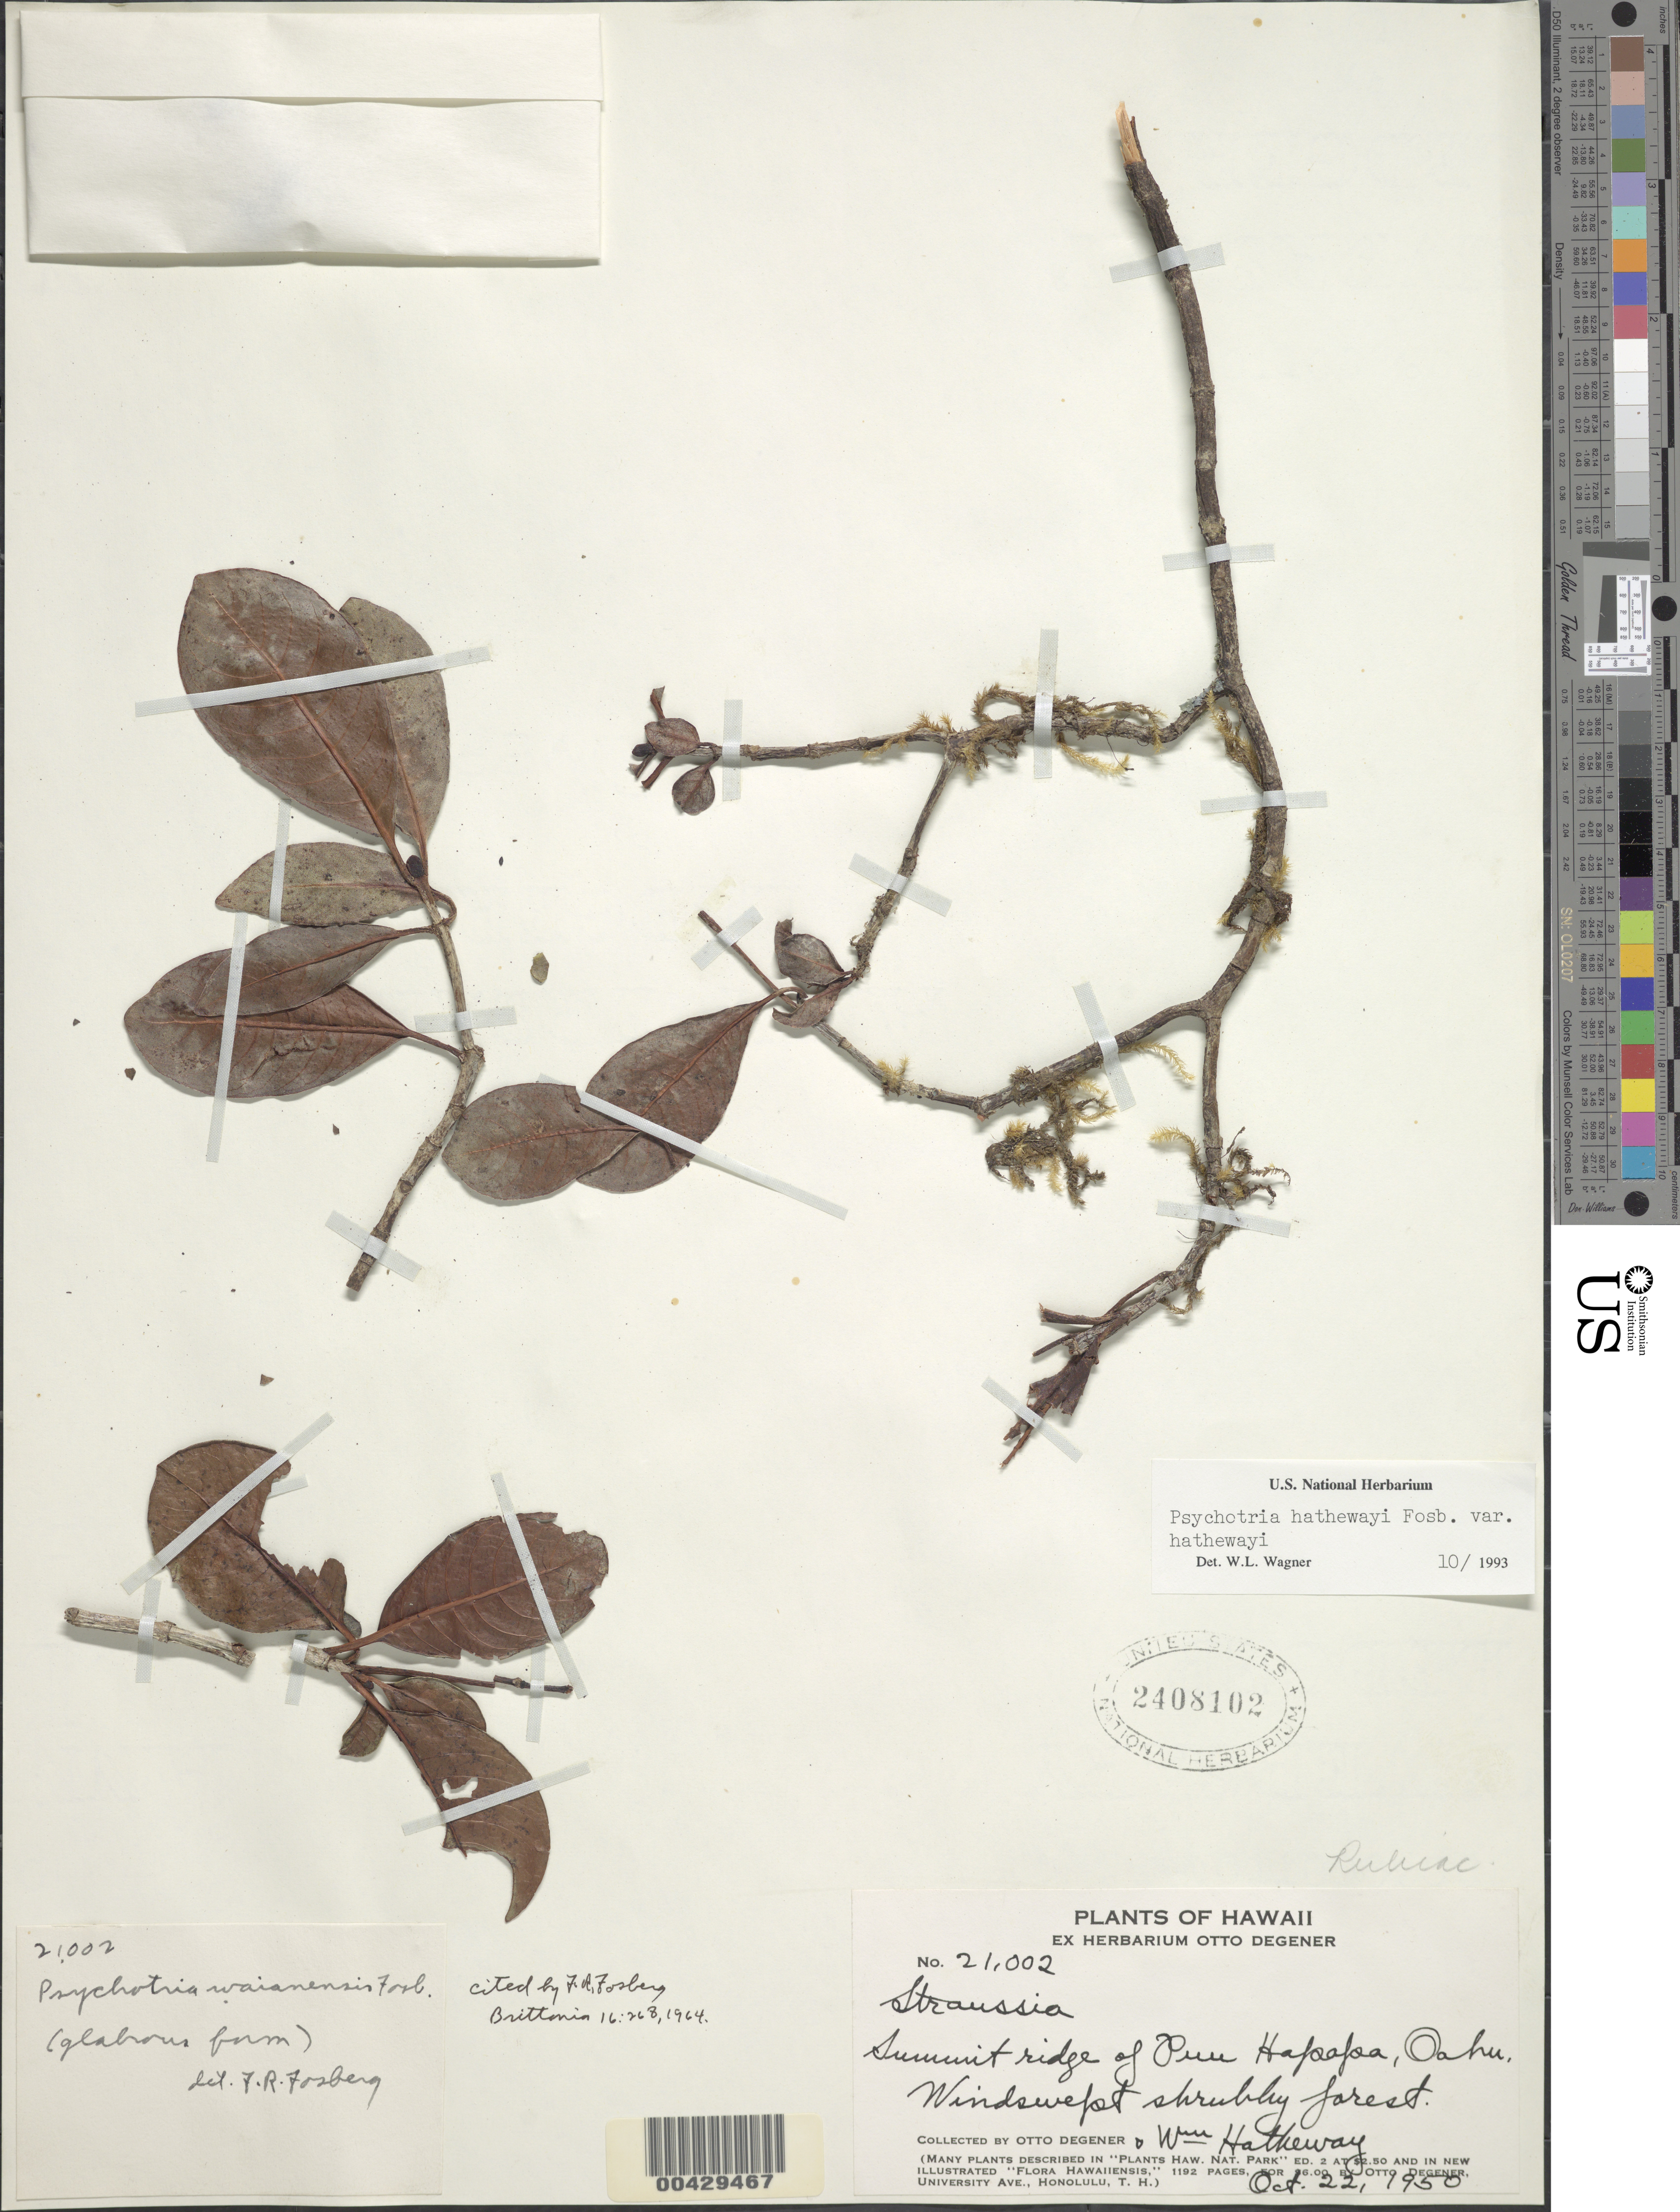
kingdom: Plantae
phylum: Tracheophyta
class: Magnoliopsida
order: Gentianales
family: Rubiaceae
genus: Psychotria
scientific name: Psychotria hathewayi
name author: Fosberg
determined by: Wagner, W. L., (BOT), Smithsonian Institution - National Museum of Natural History (UNITED STATES)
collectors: O. Degener & W. Hatheway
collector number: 21002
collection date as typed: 22 Oct 1950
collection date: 1950-10-22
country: United States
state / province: Hawaii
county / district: Honolulu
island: Oahu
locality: Summit ridge of Puu Hapapa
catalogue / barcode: US 2408102